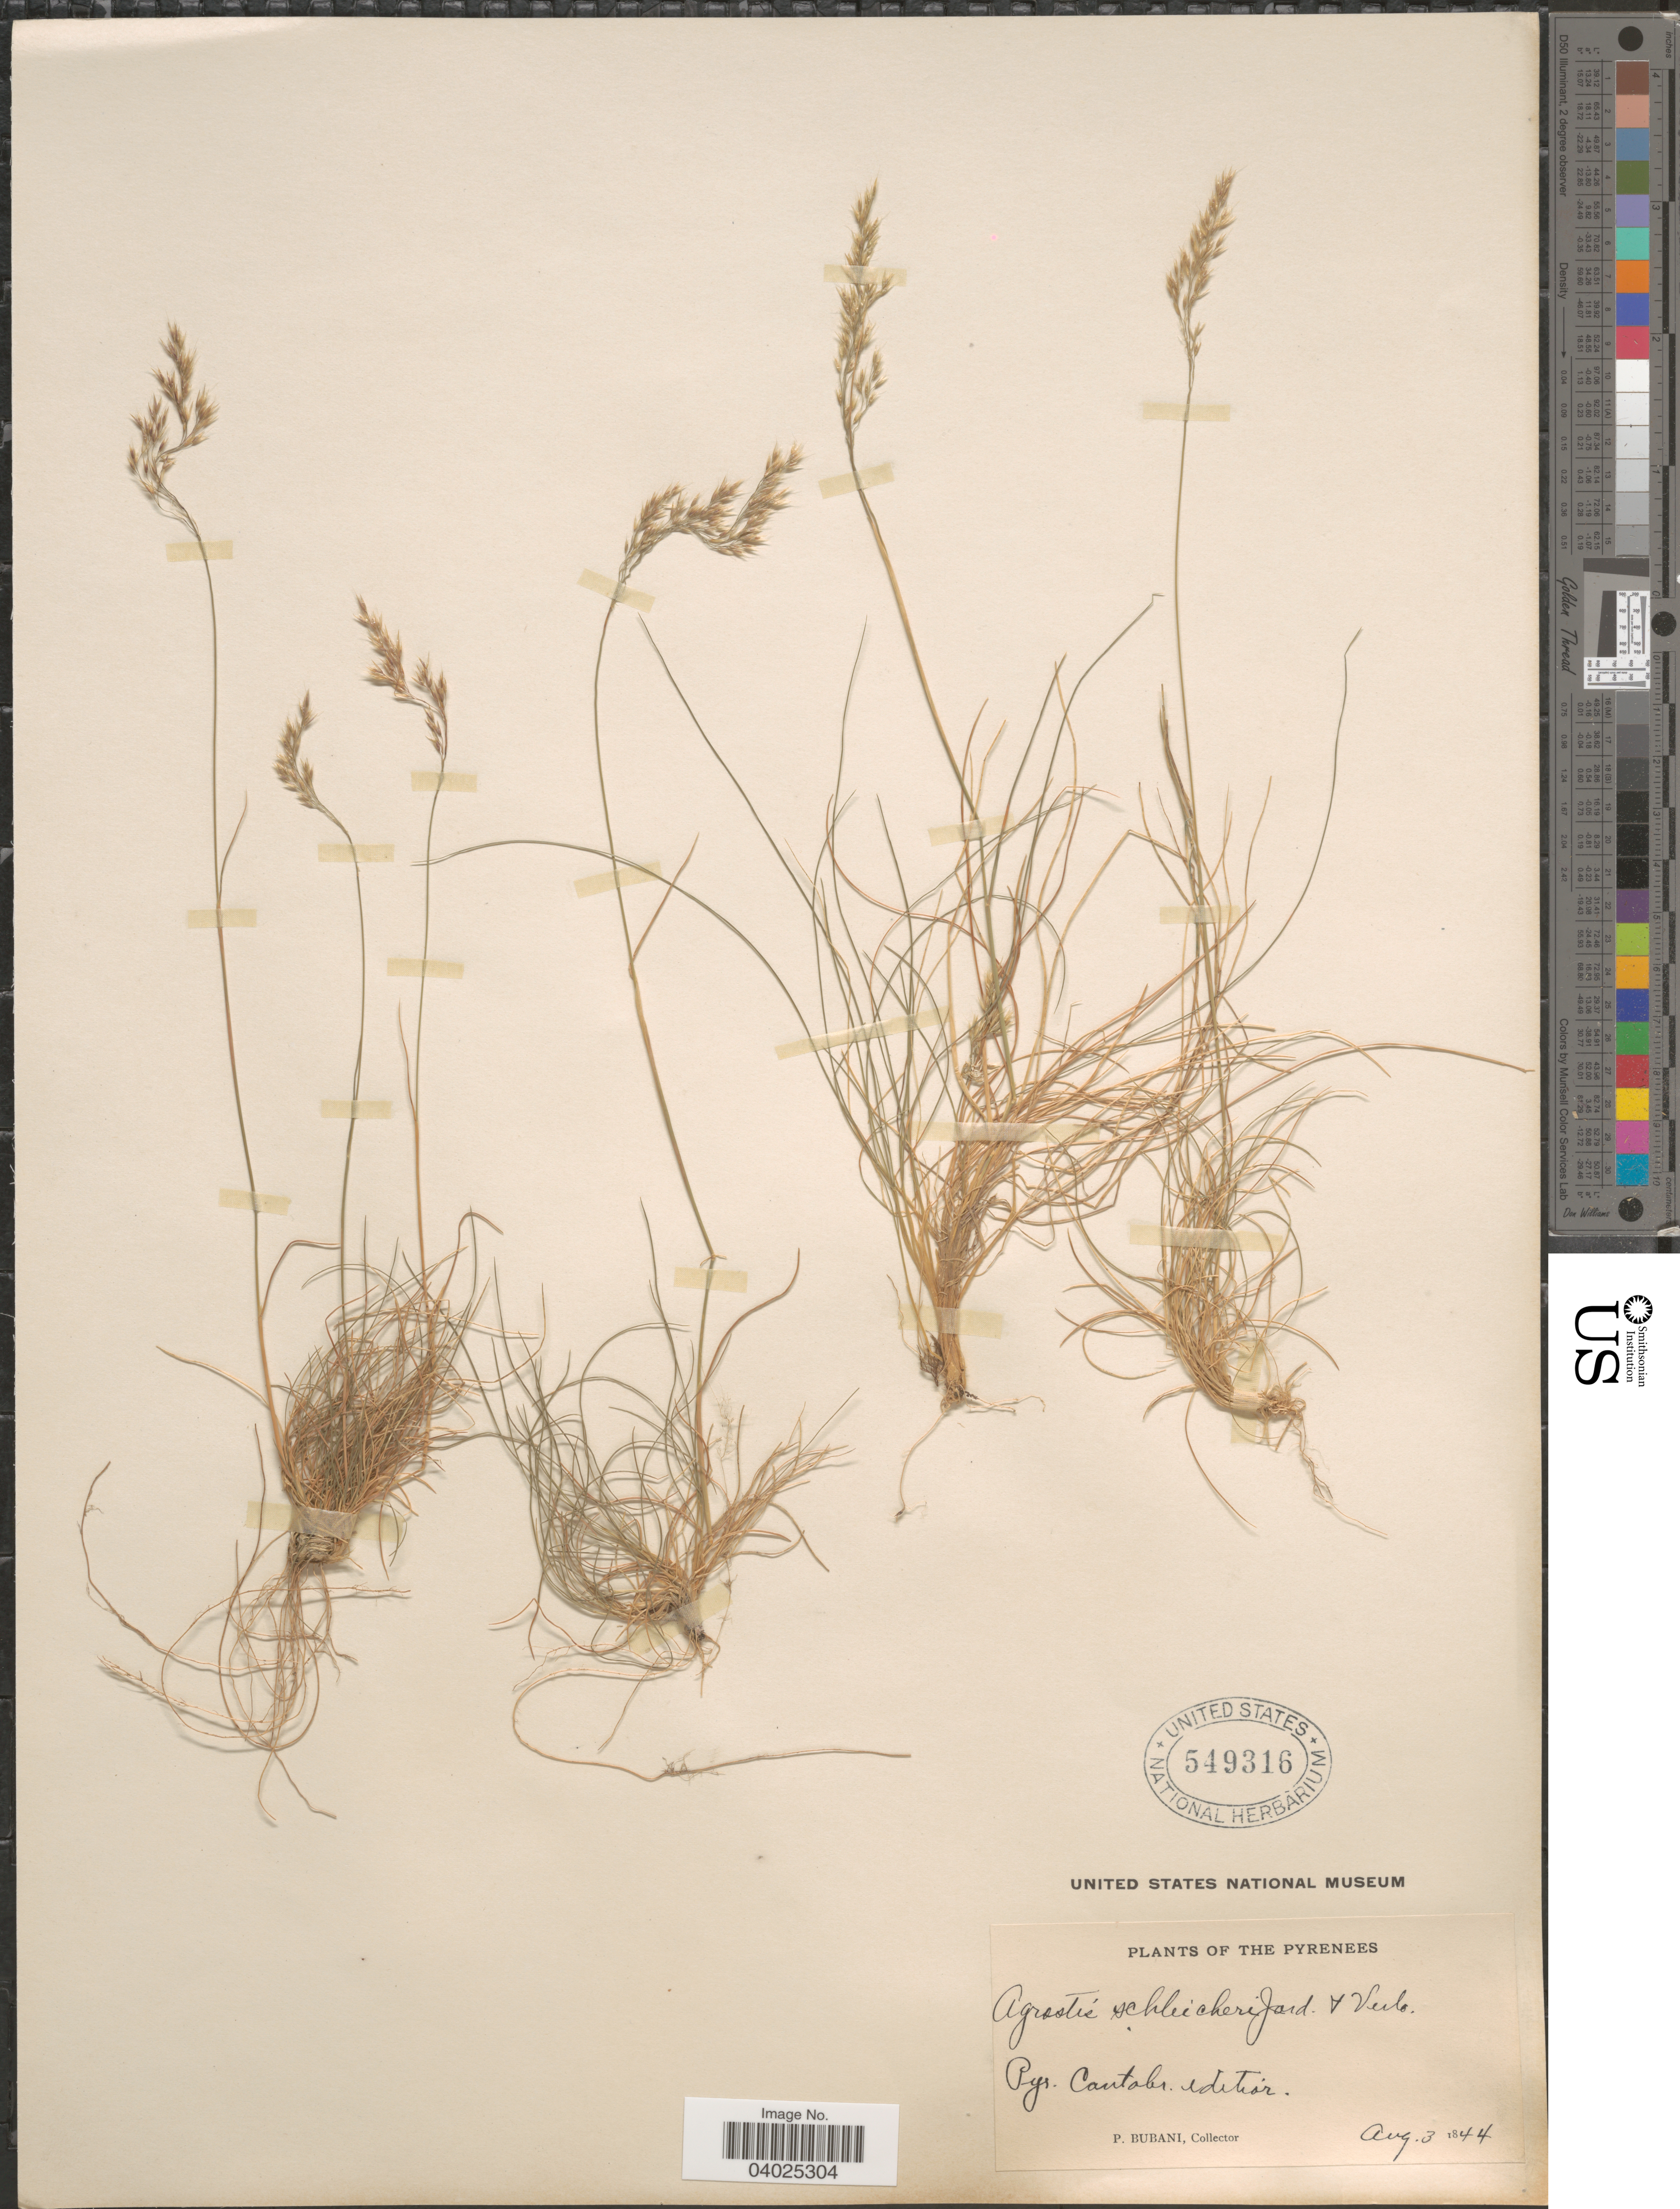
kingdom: Plantae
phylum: Tracheophyta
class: Liliopsida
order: Poales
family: Poaceae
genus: Alpagrostis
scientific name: Alpagrostis schleicheri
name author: (Jord. & Verl.) P.M. Peterson et al.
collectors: P. Bubani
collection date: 1844-08-03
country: Spain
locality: The Pyrenees. Pyr. Cantabr. editor.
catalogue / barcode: US 549316